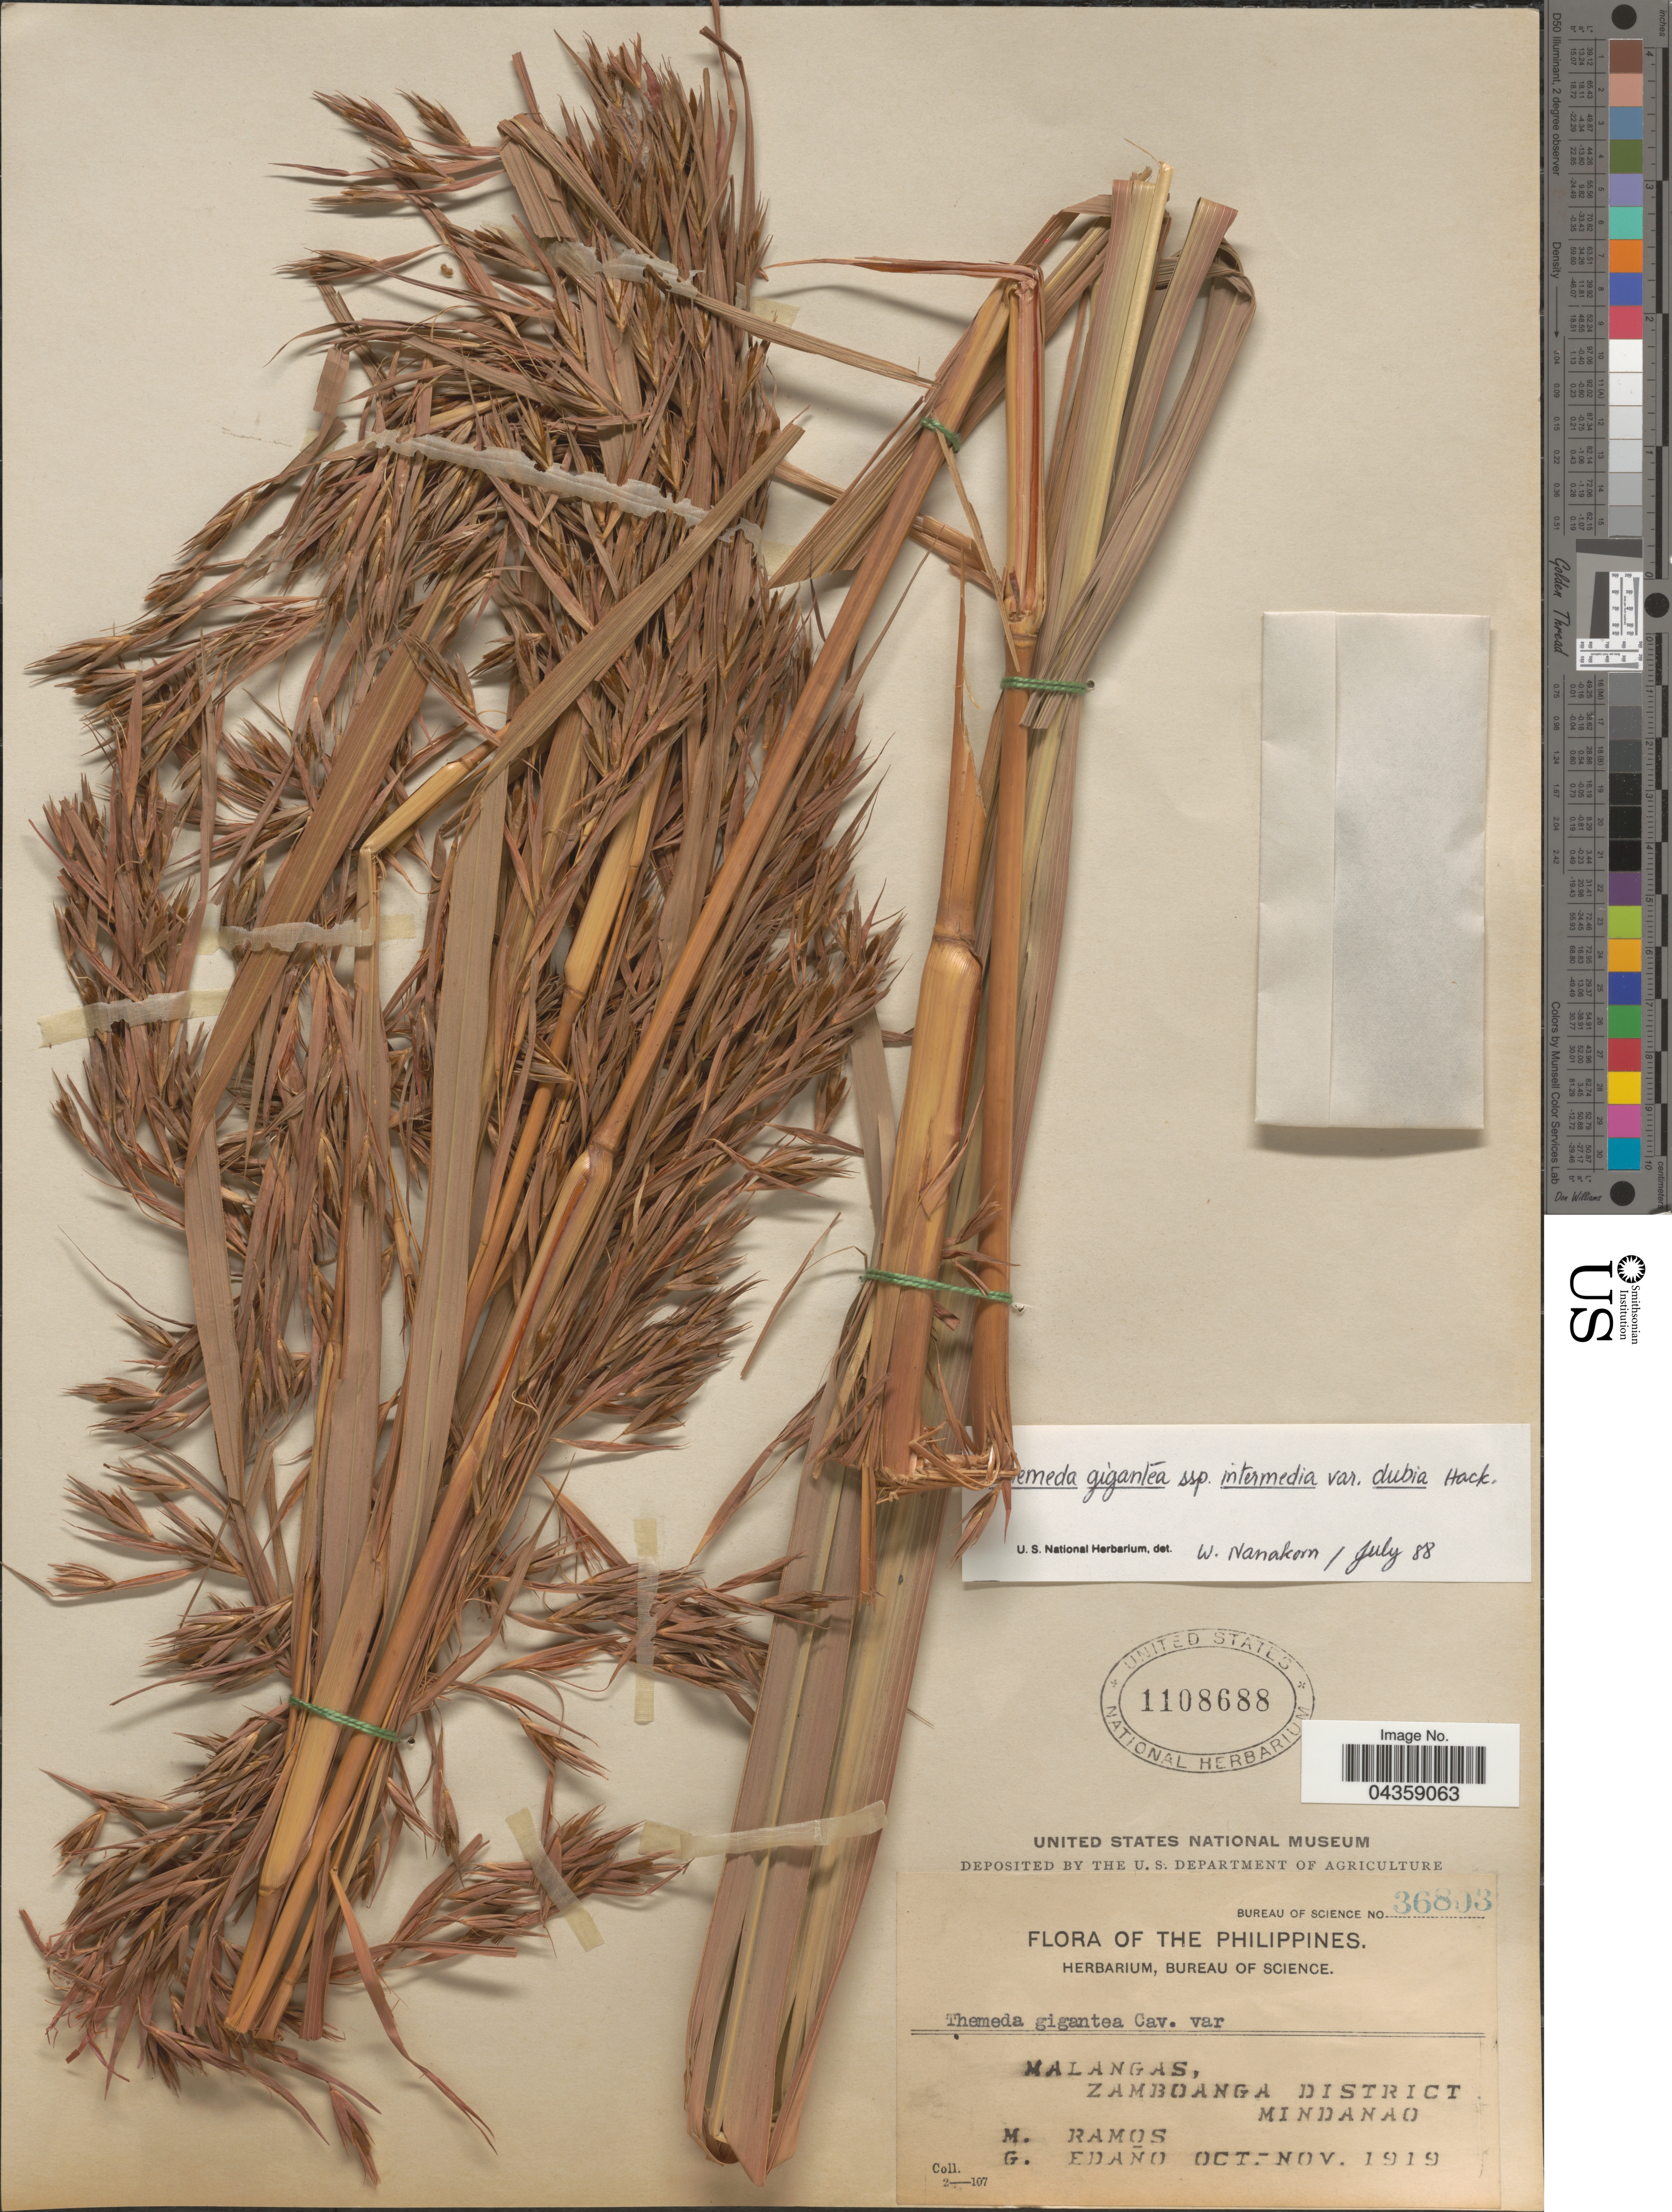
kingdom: Plantae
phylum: Tracheophyta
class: Liliopsida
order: Poales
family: Poaceae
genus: Themeda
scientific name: Themeda gigantea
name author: Hack.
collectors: M. Ramos & G. Edaño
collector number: Bureau of Science 36803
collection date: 1919-10/1919-11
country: Philippines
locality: Malangas, Zamboanga District. Mindanao.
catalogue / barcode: US 1108688